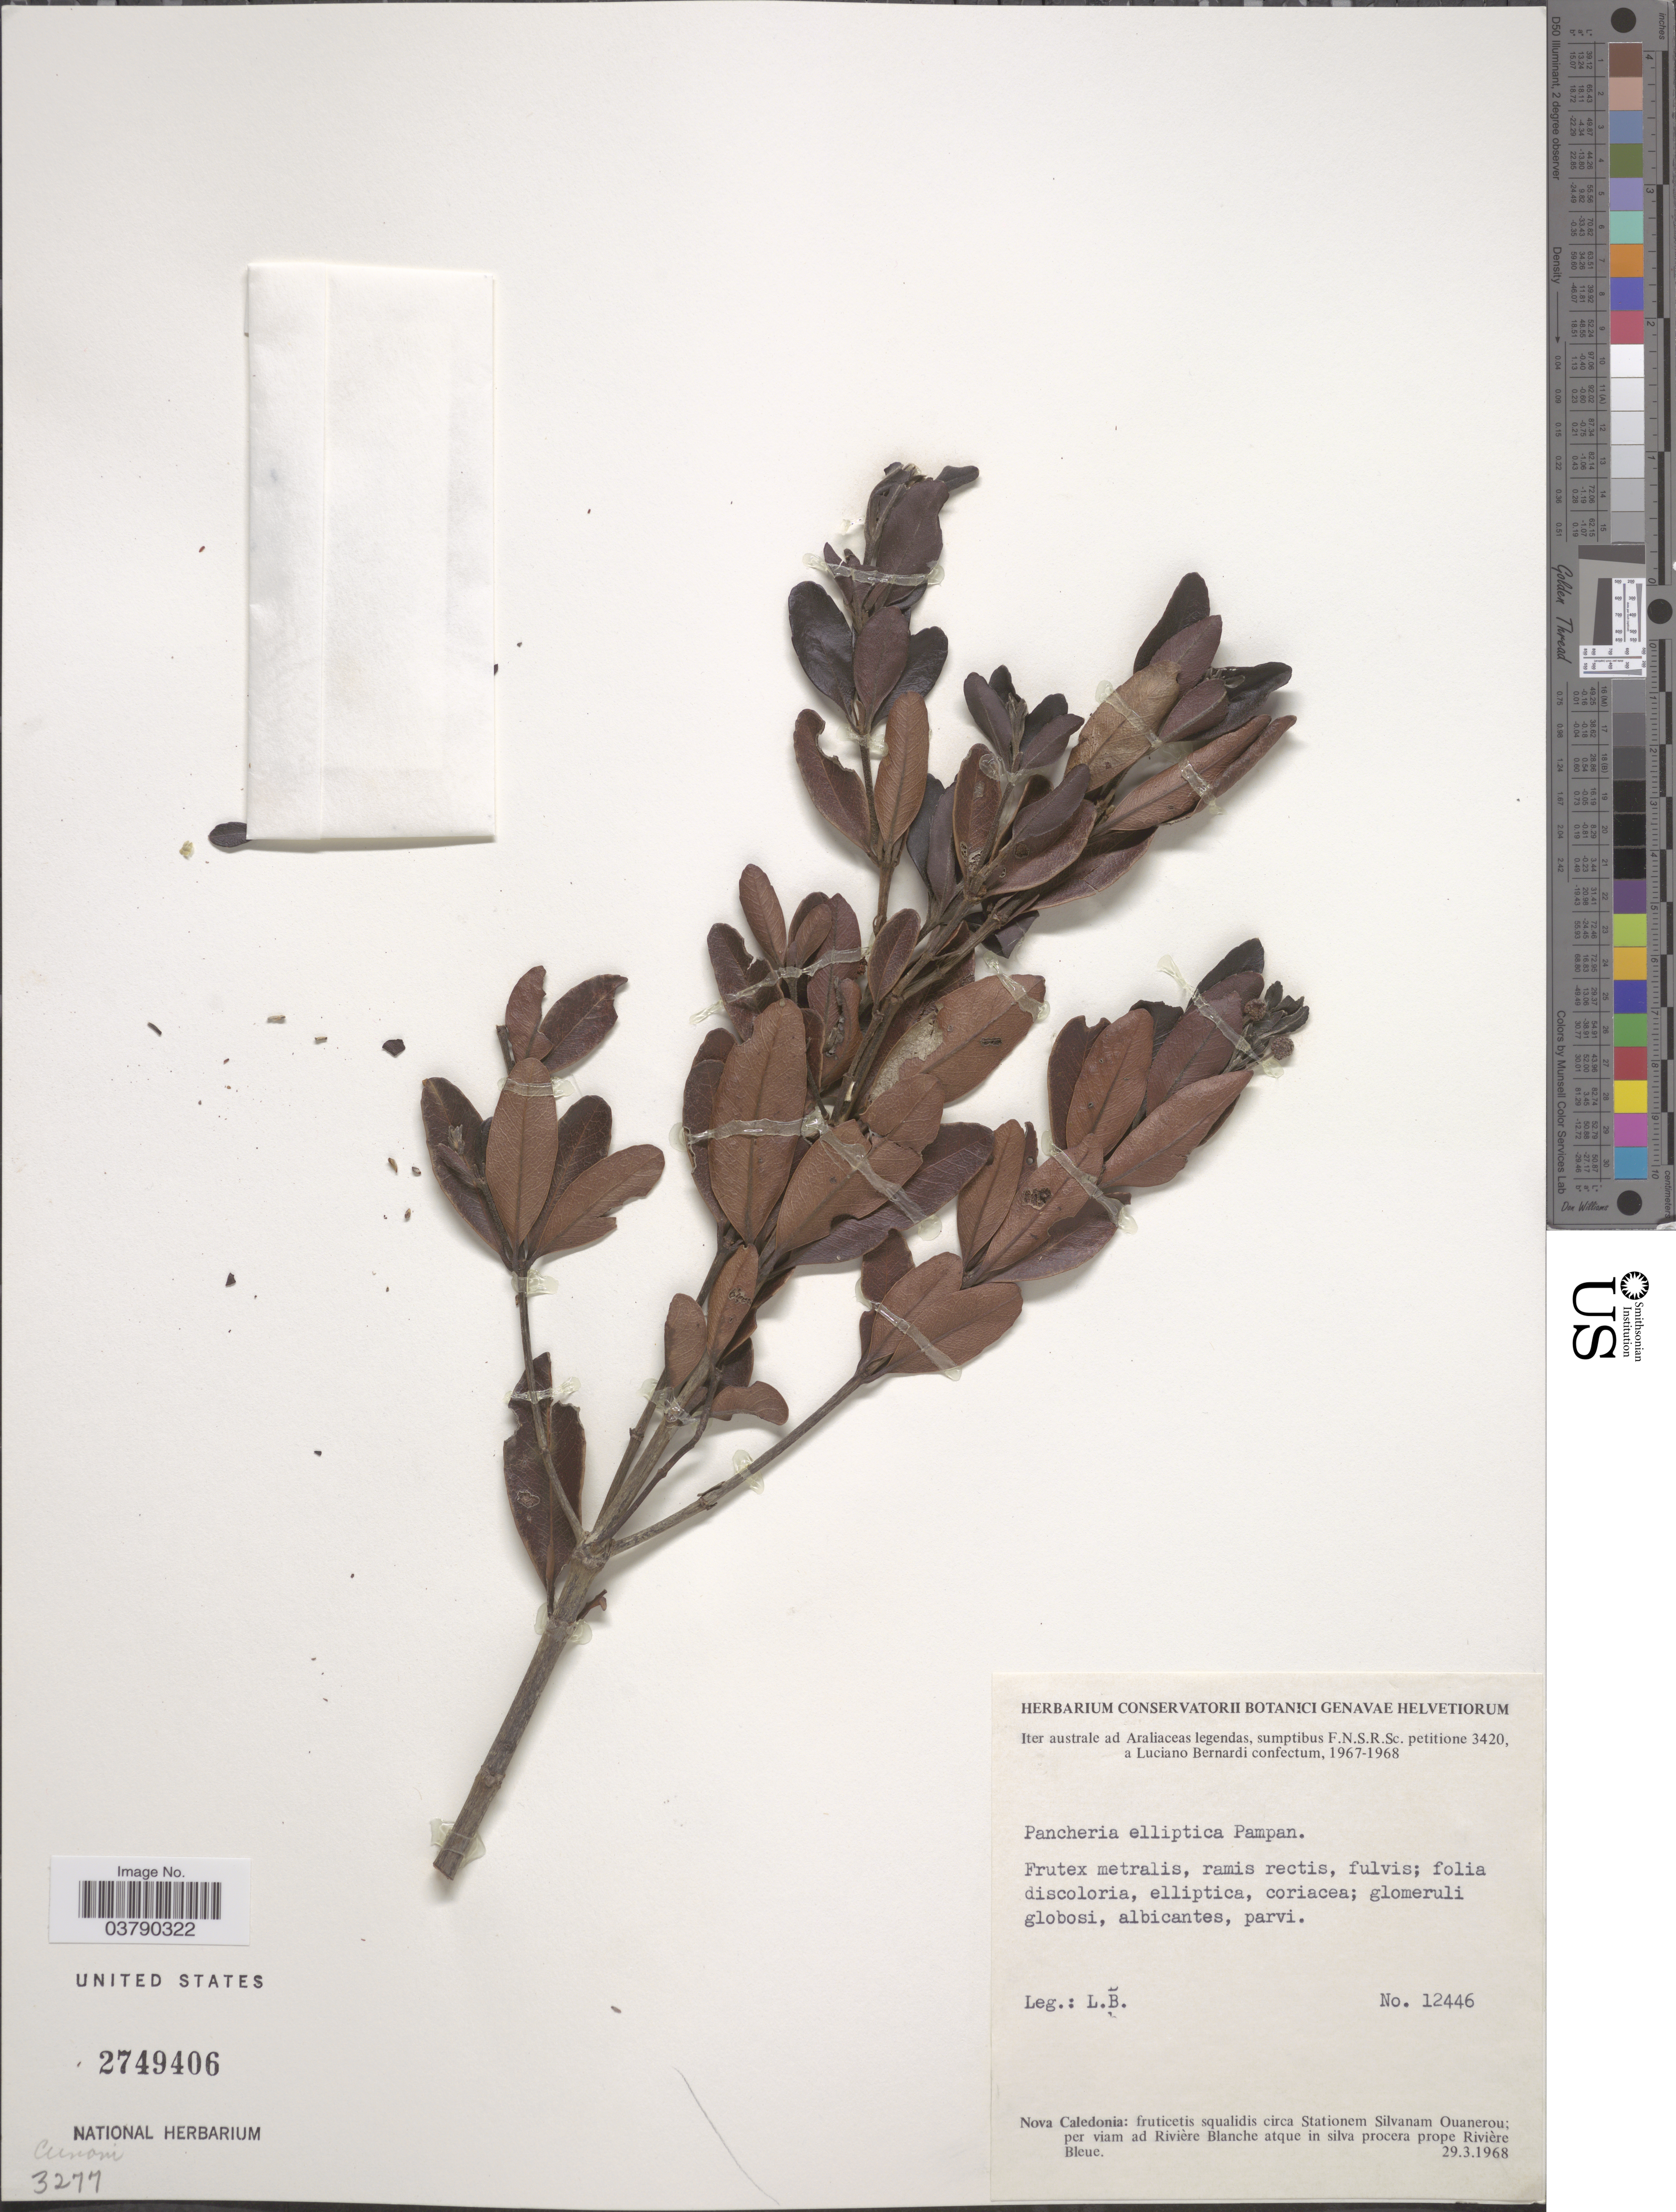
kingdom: Plantae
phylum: Tracheophyta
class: Magnoliopsida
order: Oxalidales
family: Cunoniaceae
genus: Pancheria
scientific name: Pancheria elliptica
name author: Pamp.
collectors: L. Bernardi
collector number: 12446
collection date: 1968-03-29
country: New Caledonia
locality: Nova Caledonia: fruticetis squalidis circa Stationem Silvanam Ouanerou; per viam ad Rivière Blanche atque in silva procera prope Rivière Bleue.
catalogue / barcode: US 2749406